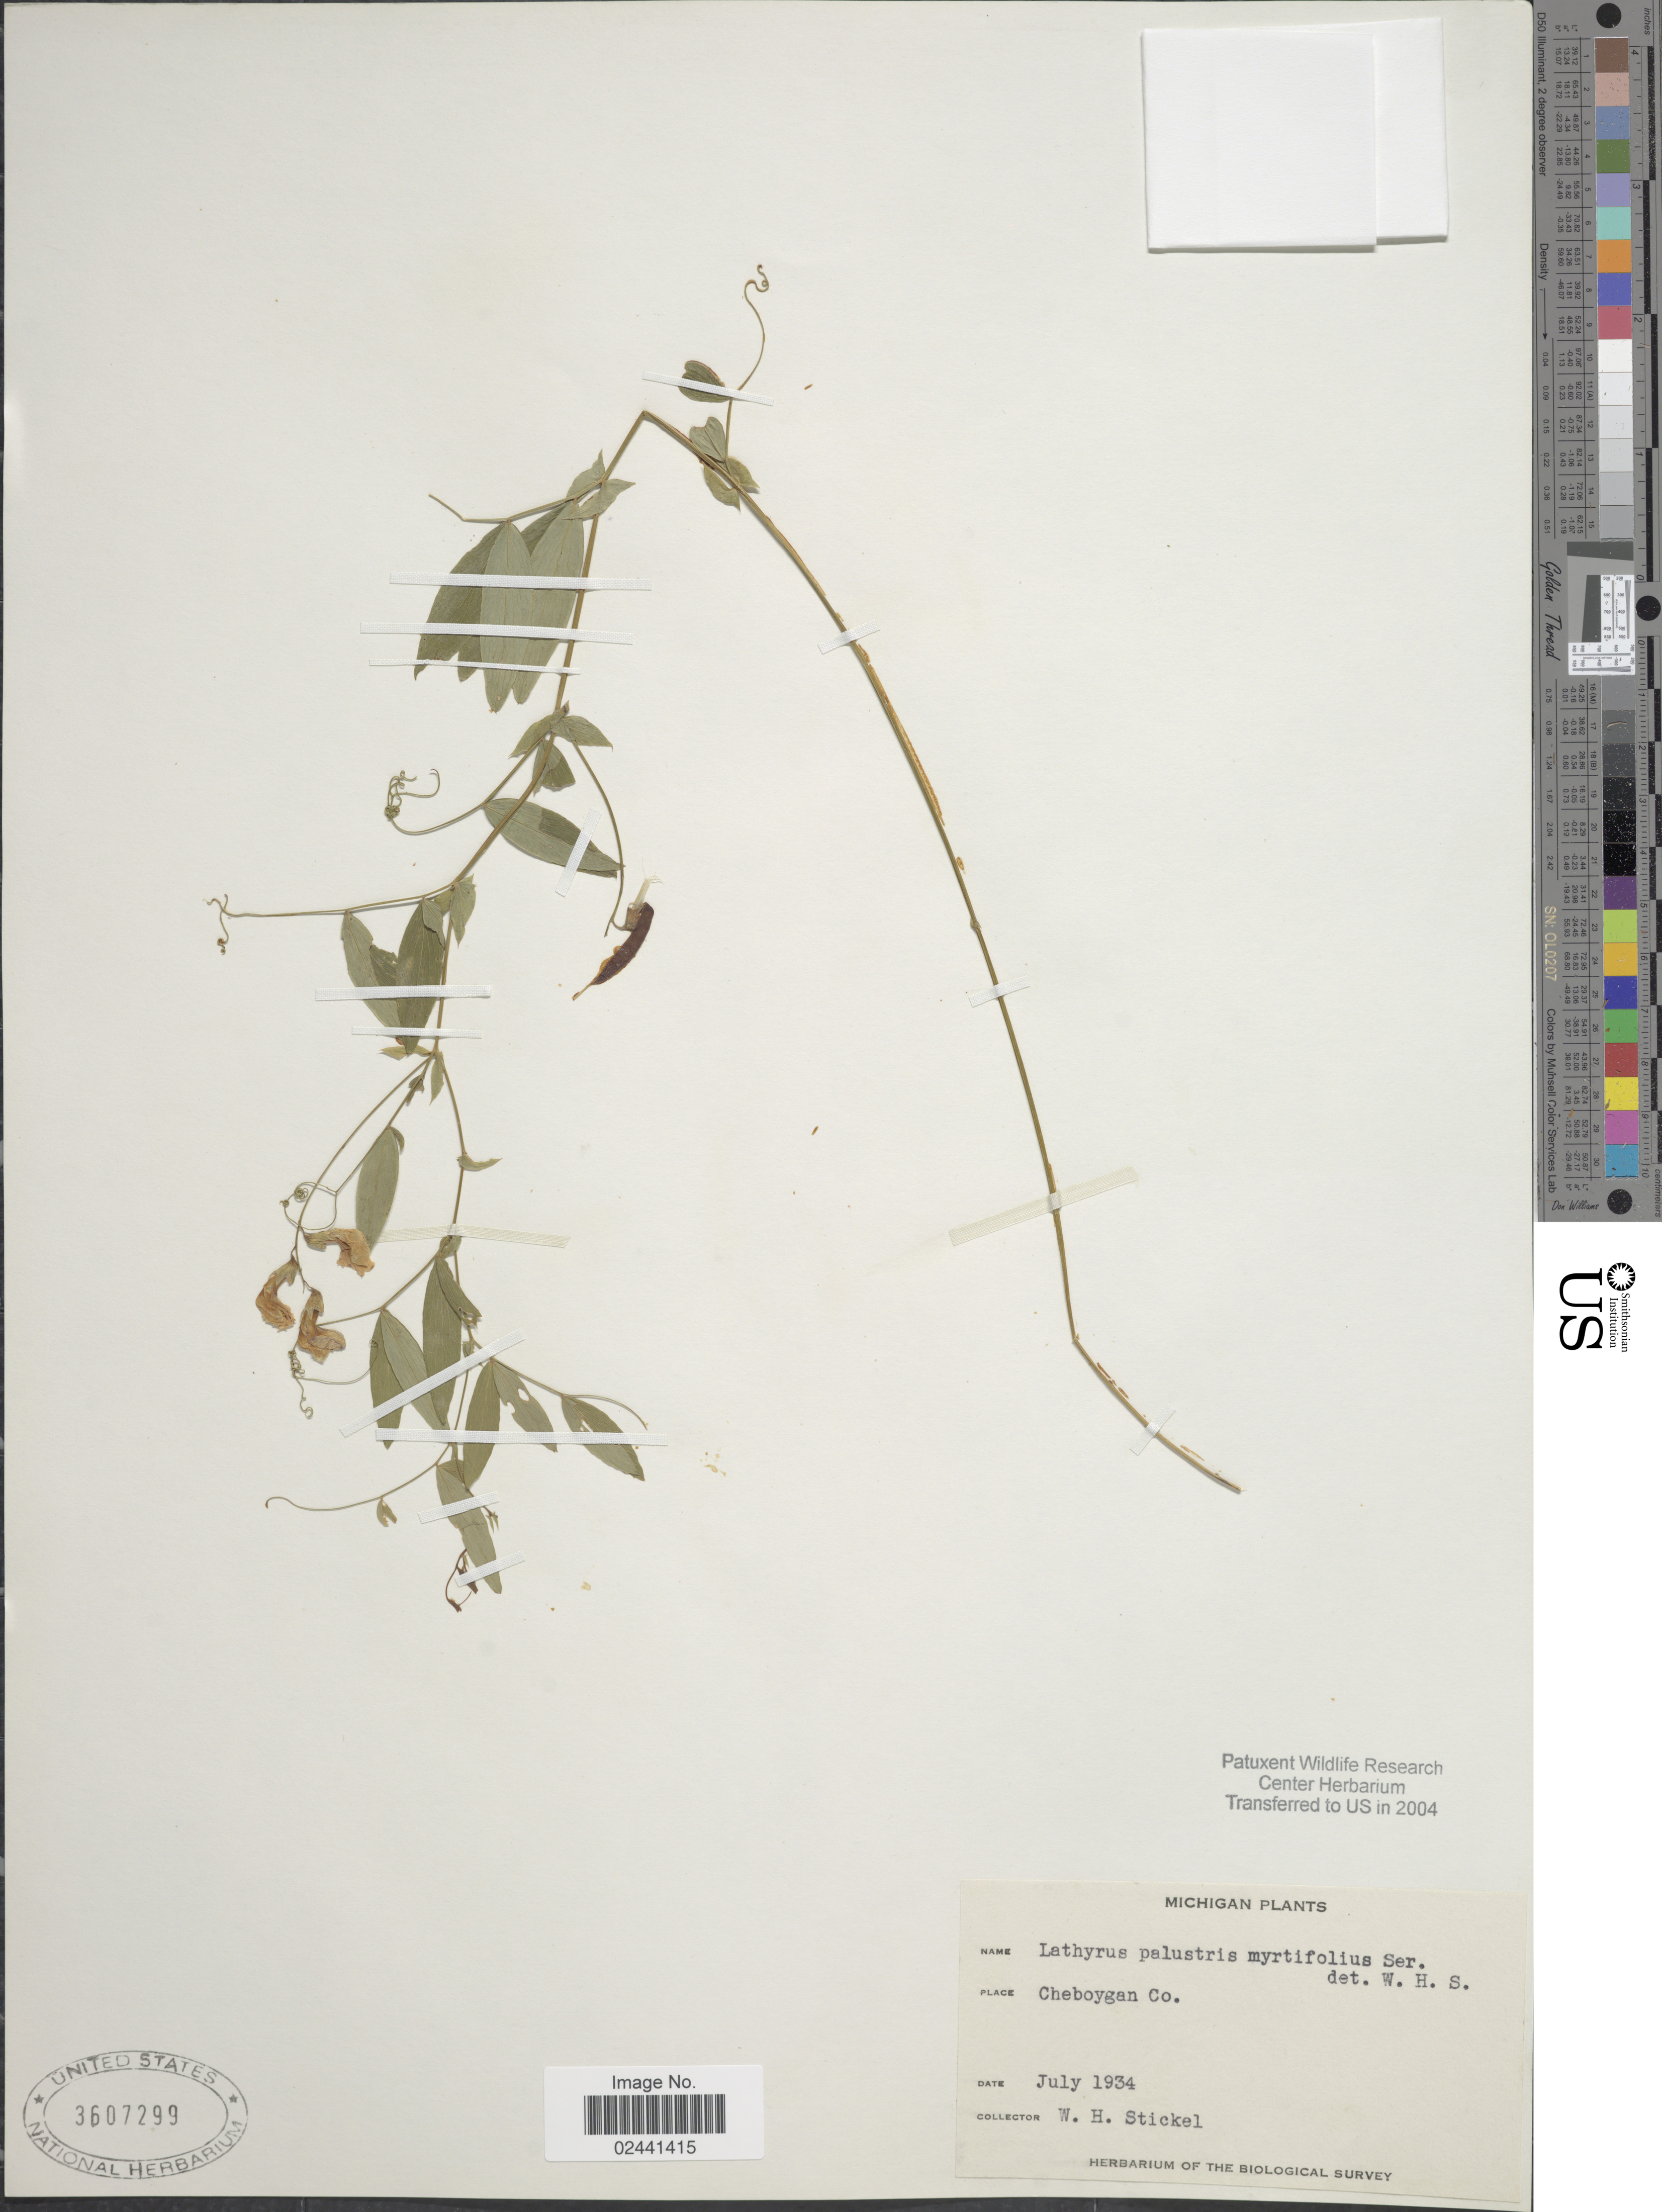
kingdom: Plantae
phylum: Tracheophyta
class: Magnoliopsida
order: Fabales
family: Fabaceae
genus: Lathyrus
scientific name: Lathyrus palustris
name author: L.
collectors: W. Stickel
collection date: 1934-07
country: United States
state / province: Michigan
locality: Cheboygan Co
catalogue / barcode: US 3607299